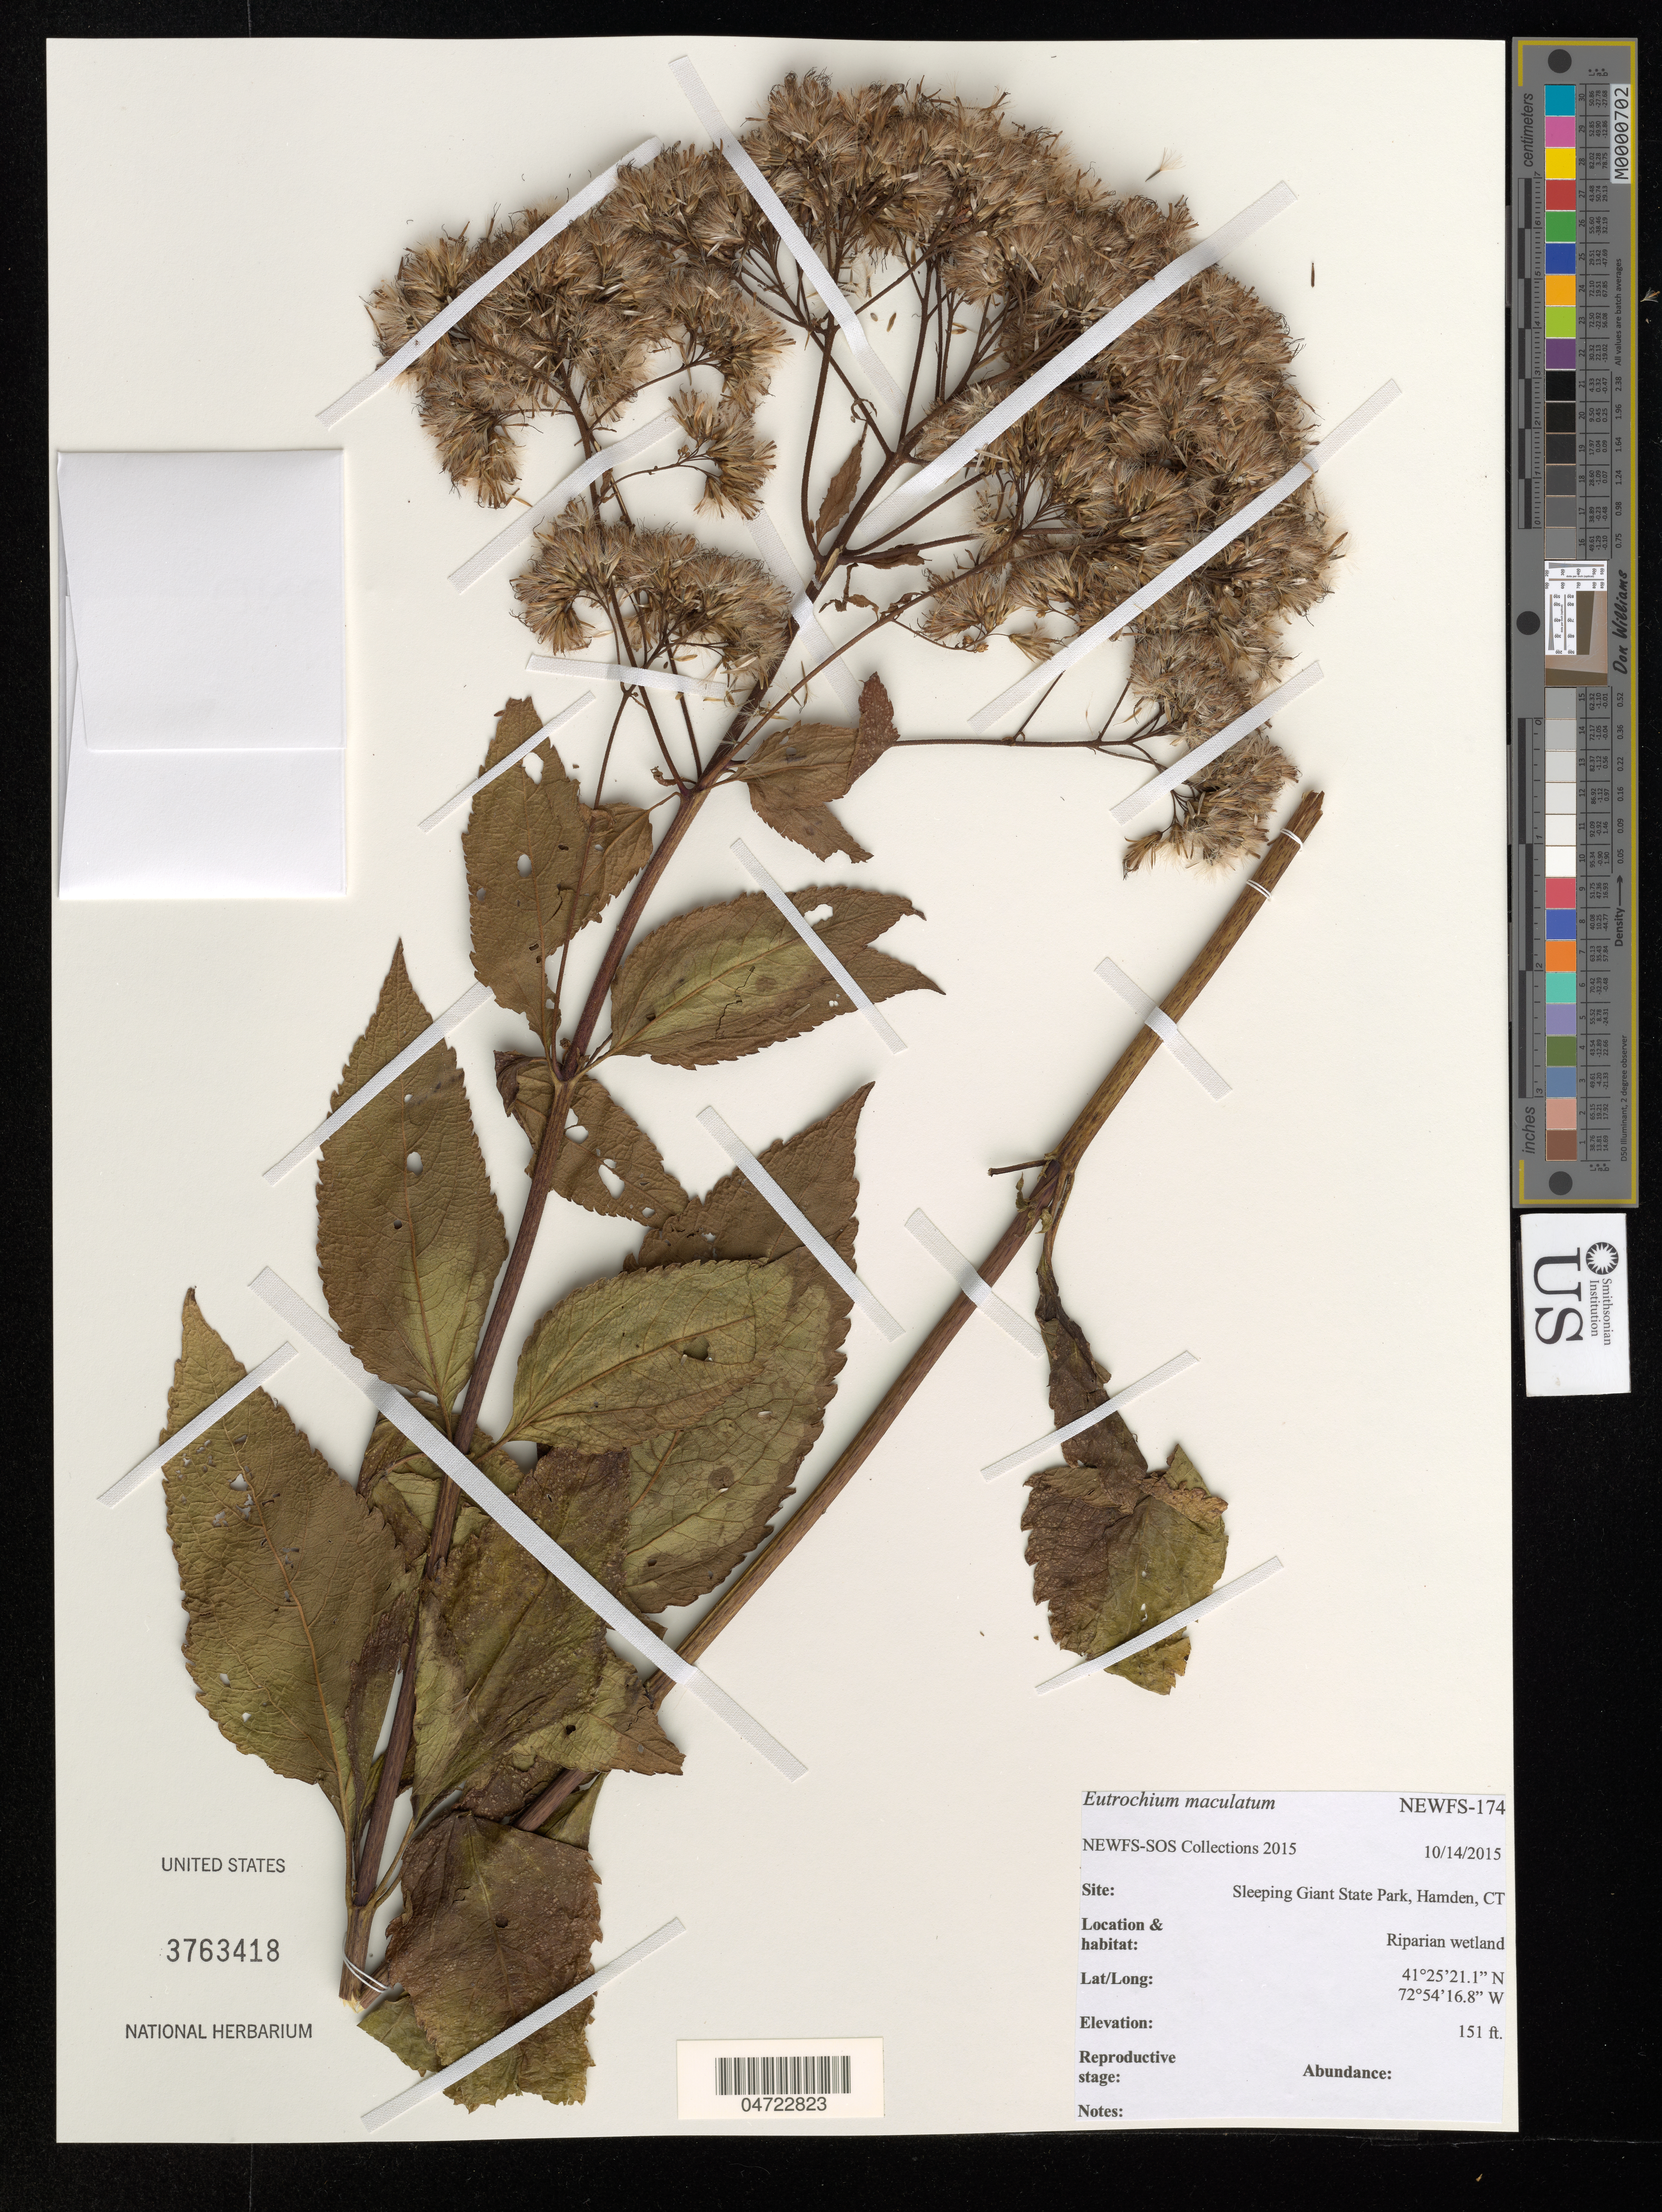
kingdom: Plantae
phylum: Tracheophyta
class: Magnoliopsida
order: Asterales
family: Asteraceae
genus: Eutrochium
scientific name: Eutrochium maculatum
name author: (L.) E.E. Lamont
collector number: NEWFS-174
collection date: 2015-10-14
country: United States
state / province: Connecticut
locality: Site: Sleeping Giant State Park, Hamden, CT. Riparian wetland.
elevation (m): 46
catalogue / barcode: US 3763418